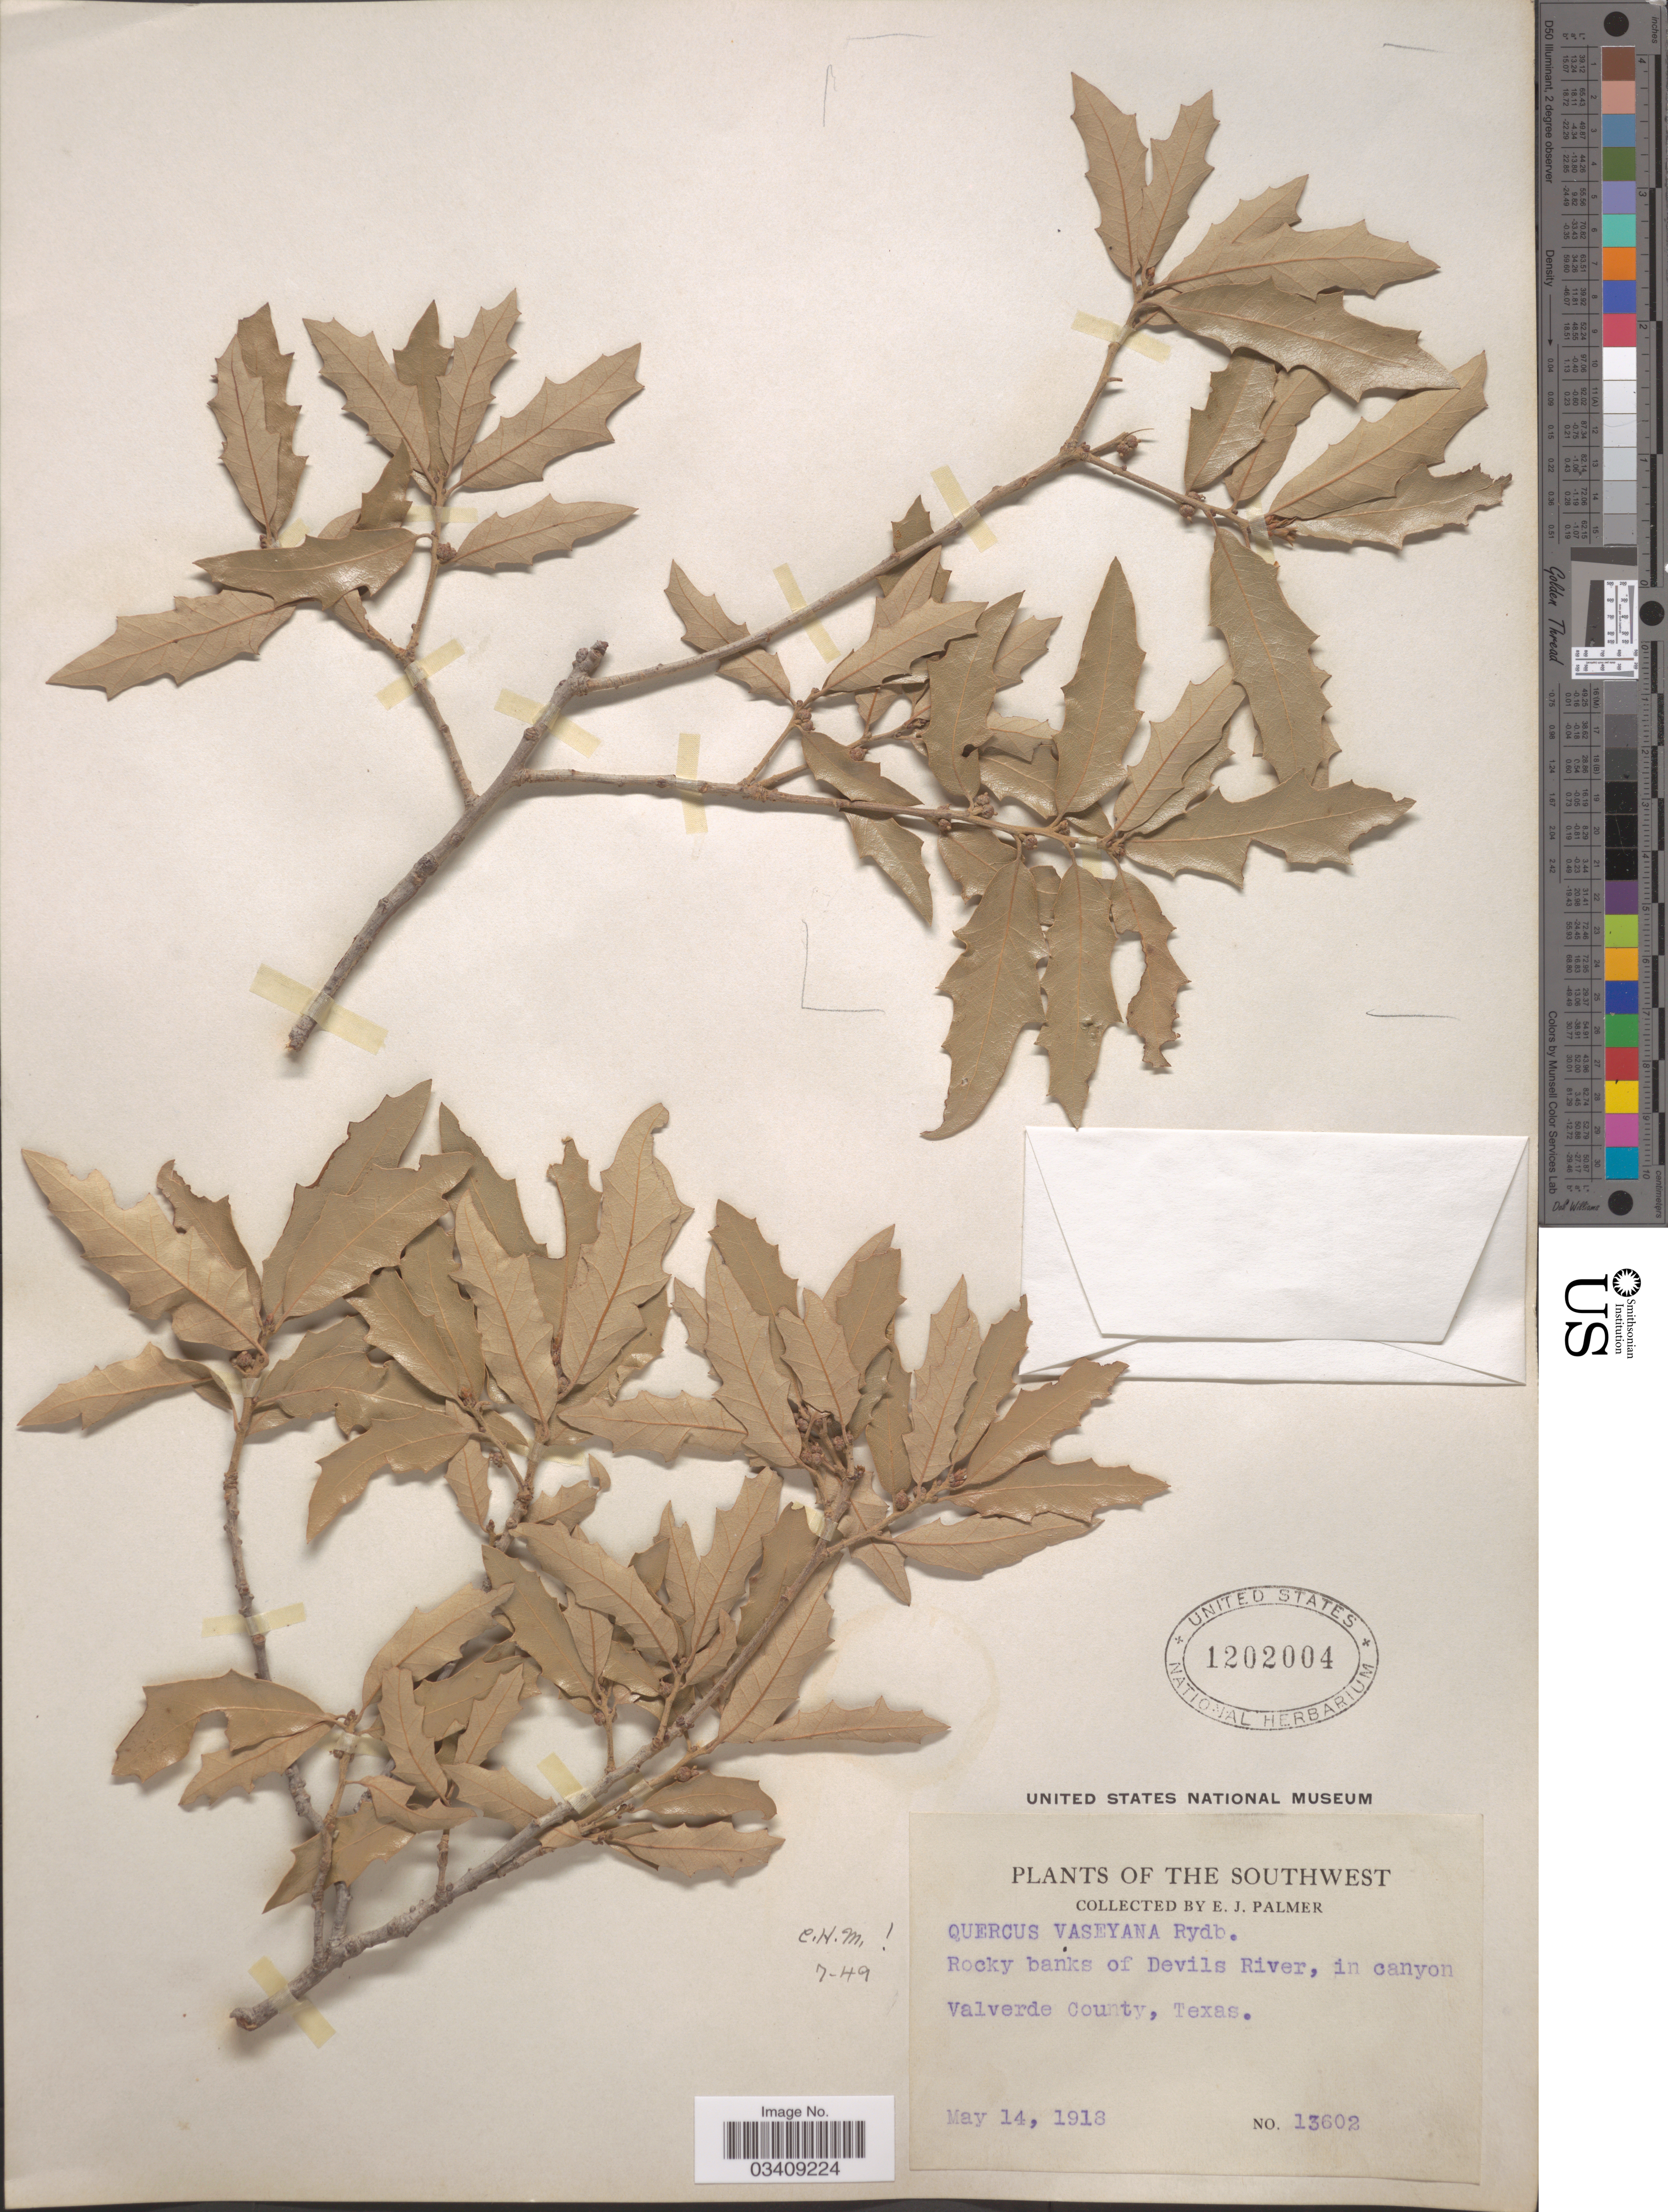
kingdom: Plantae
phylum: Tracheophyta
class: Magnoliopsida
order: Fagales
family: Fagaceae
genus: Quercus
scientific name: Quercus undulata var. vaseyana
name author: (Buckley) Rydb.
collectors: E. J. Palmer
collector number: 13602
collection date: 1918-05-14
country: United States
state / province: Texas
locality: The Southwest. Rocky banks of Devils River, in canyon Valverde County.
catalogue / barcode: US 1202004